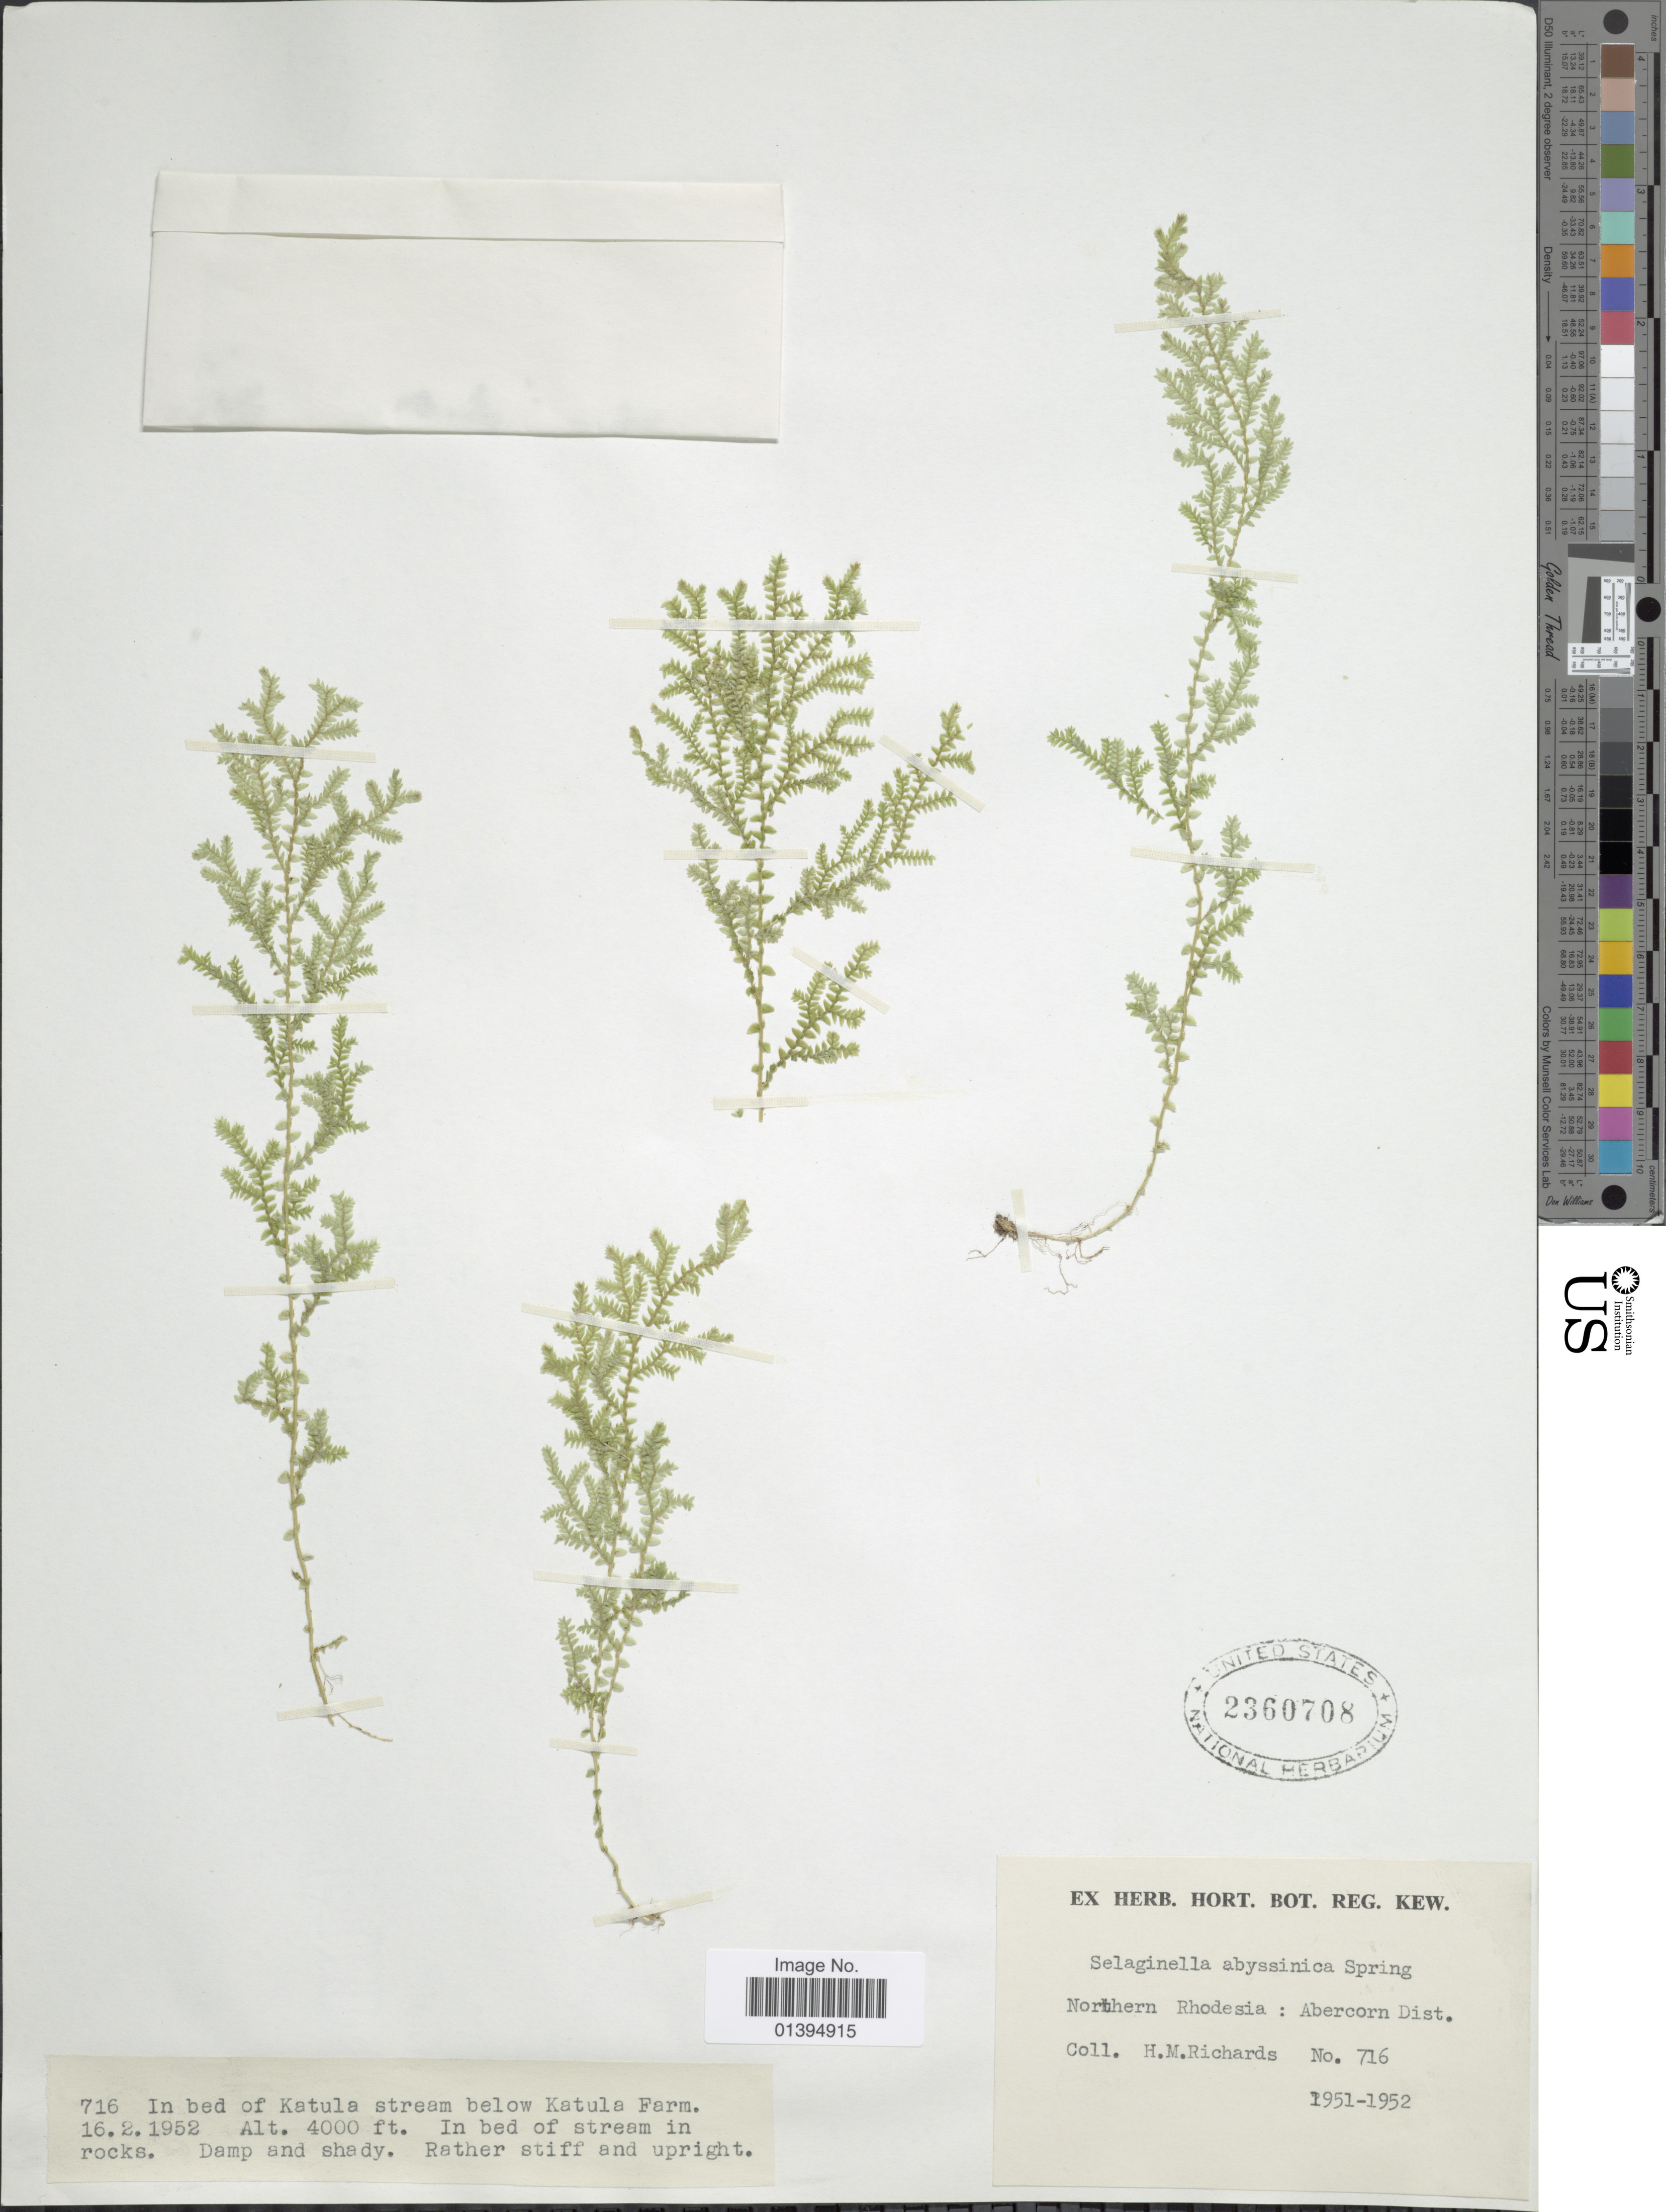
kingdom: Plantae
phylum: Tracheophyta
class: Lycopodiopsida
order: Selaginellales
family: Selaginellaceae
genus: Selaginella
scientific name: Selaginella abyssinica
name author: Spring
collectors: H. Richards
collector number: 716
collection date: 1952-02-16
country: Zambia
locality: Abercorn Dist. in bed of Katula stream below Katula Farm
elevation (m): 1219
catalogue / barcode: US 2360708